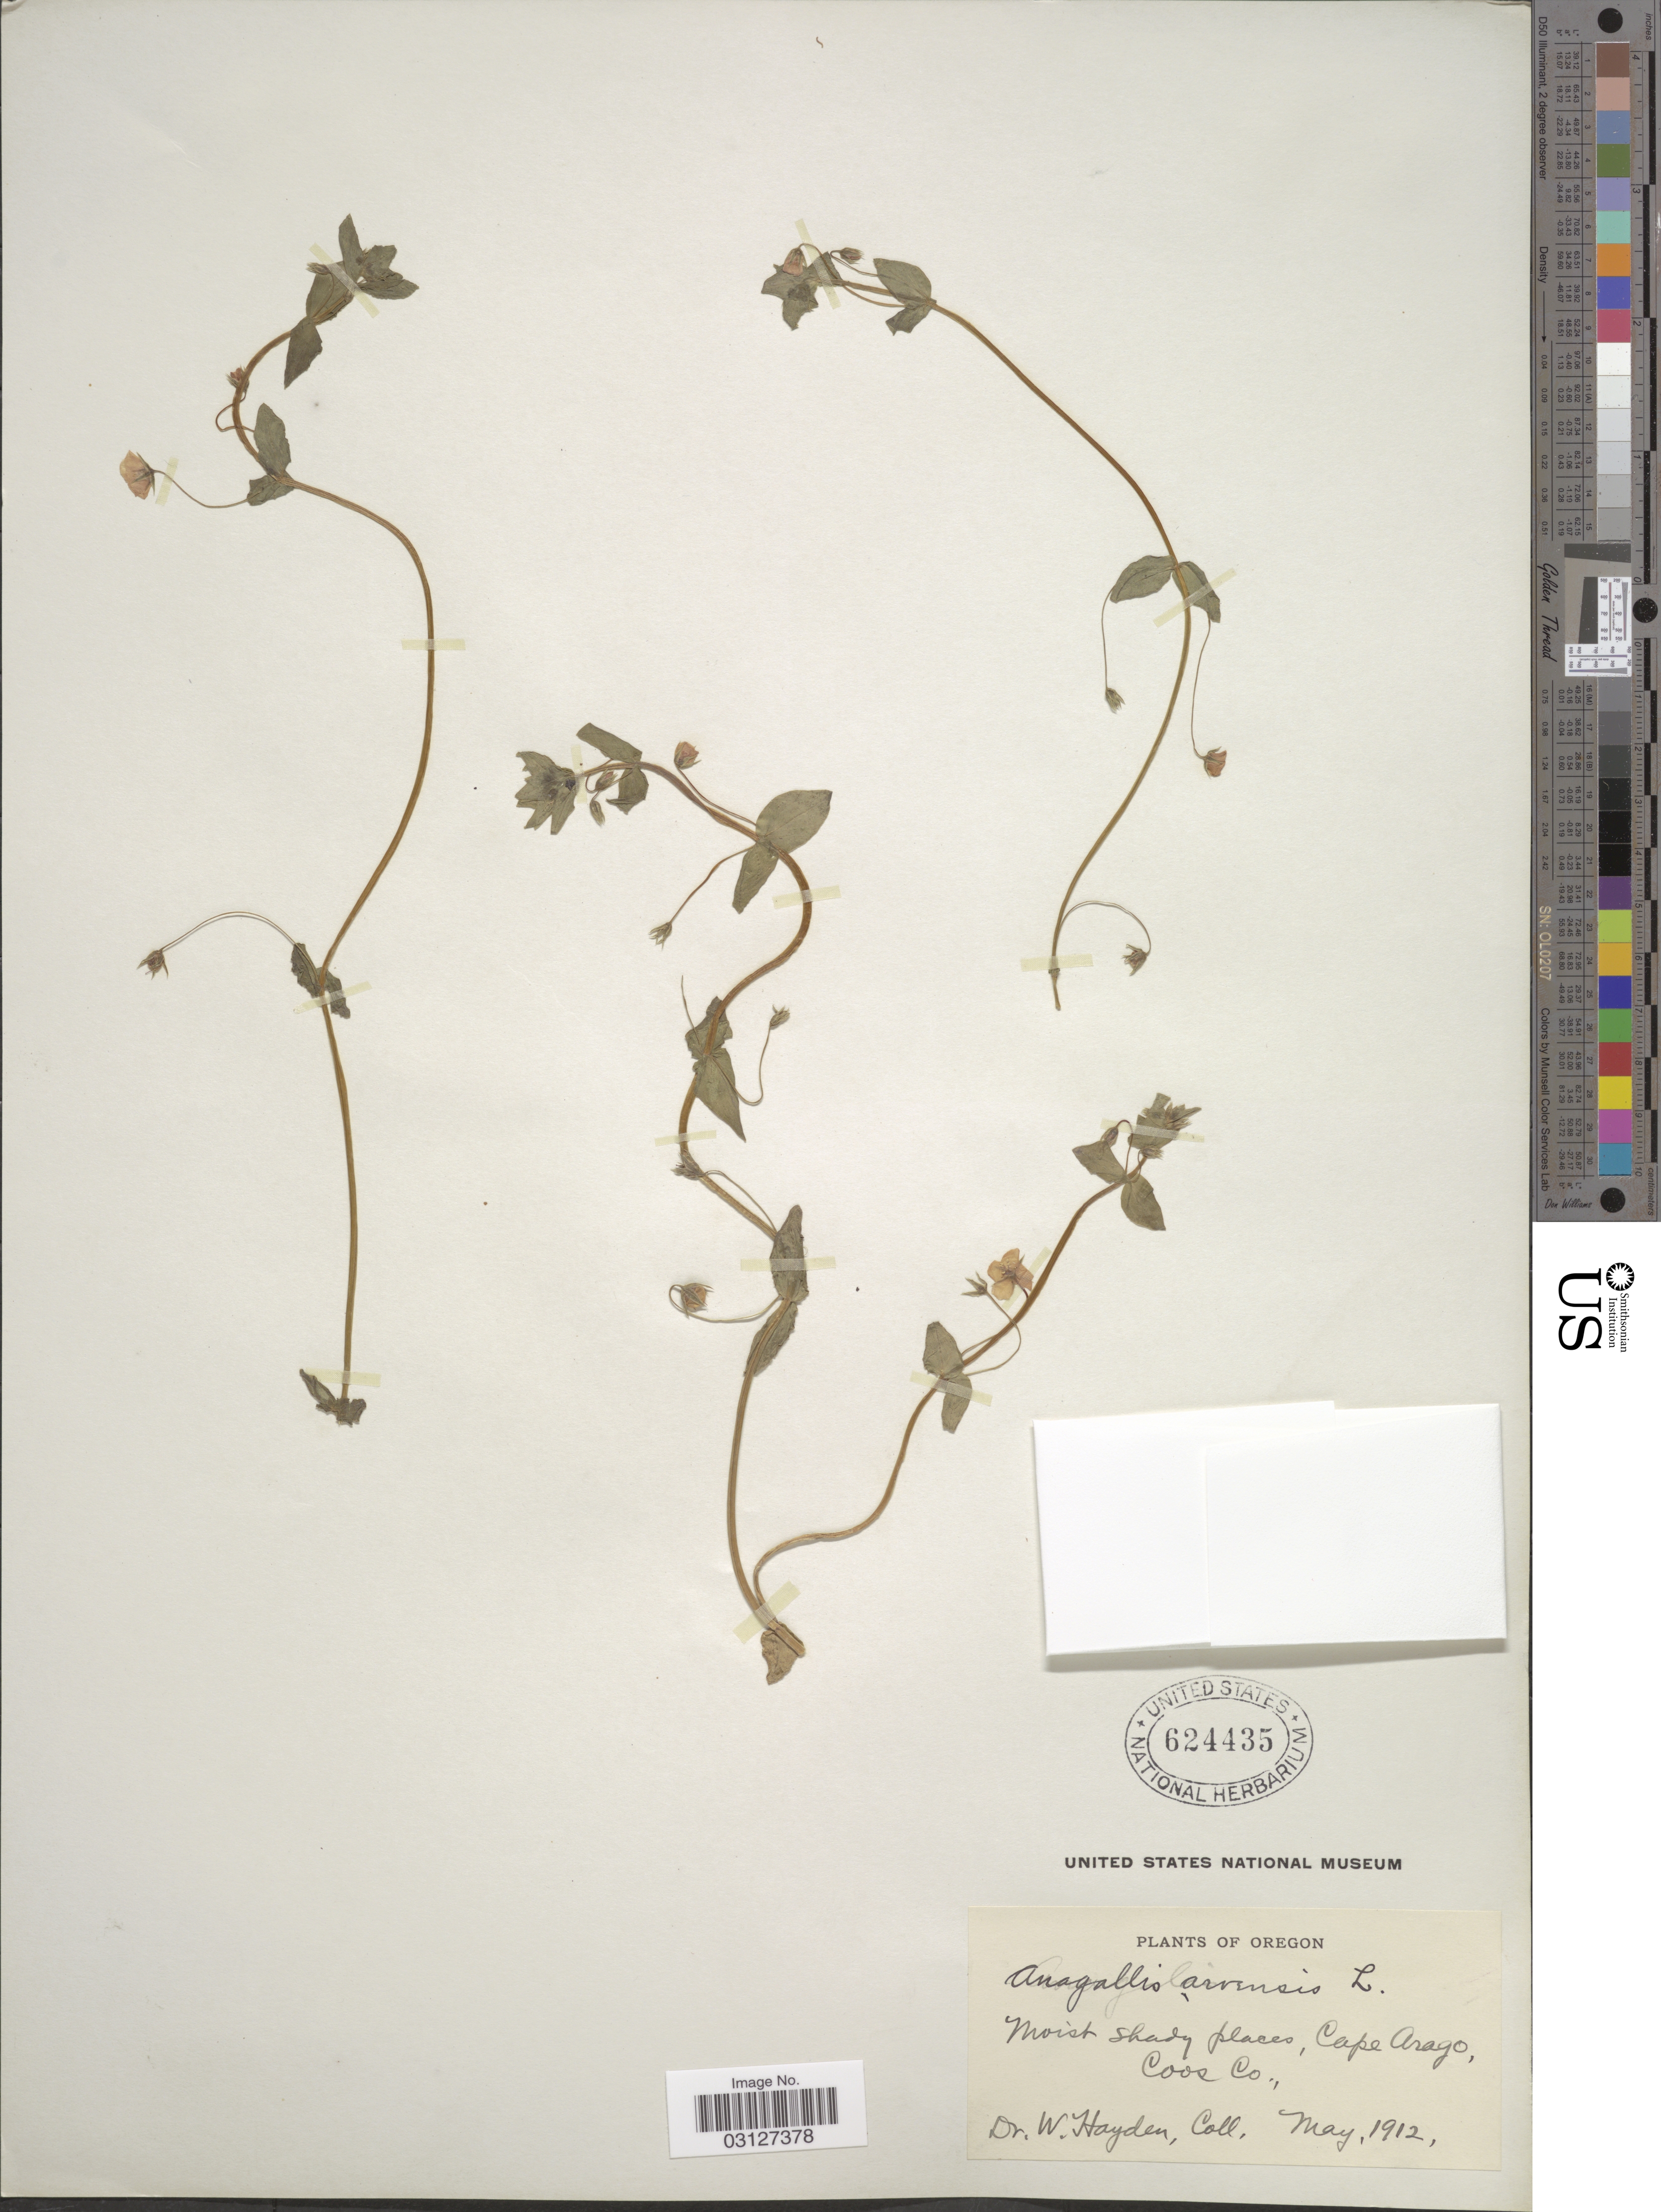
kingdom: Plantae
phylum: Tracheophyta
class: Magnoliopsida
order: Ericales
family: Primulaceae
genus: Anagallis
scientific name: Anagallis arvensis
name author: L.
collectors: W. Hayden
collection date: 1912-05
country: United States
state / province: Oregon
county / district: Coos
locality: Moist shady places, Cape Arago, Coos Co.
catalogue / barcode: US 624435